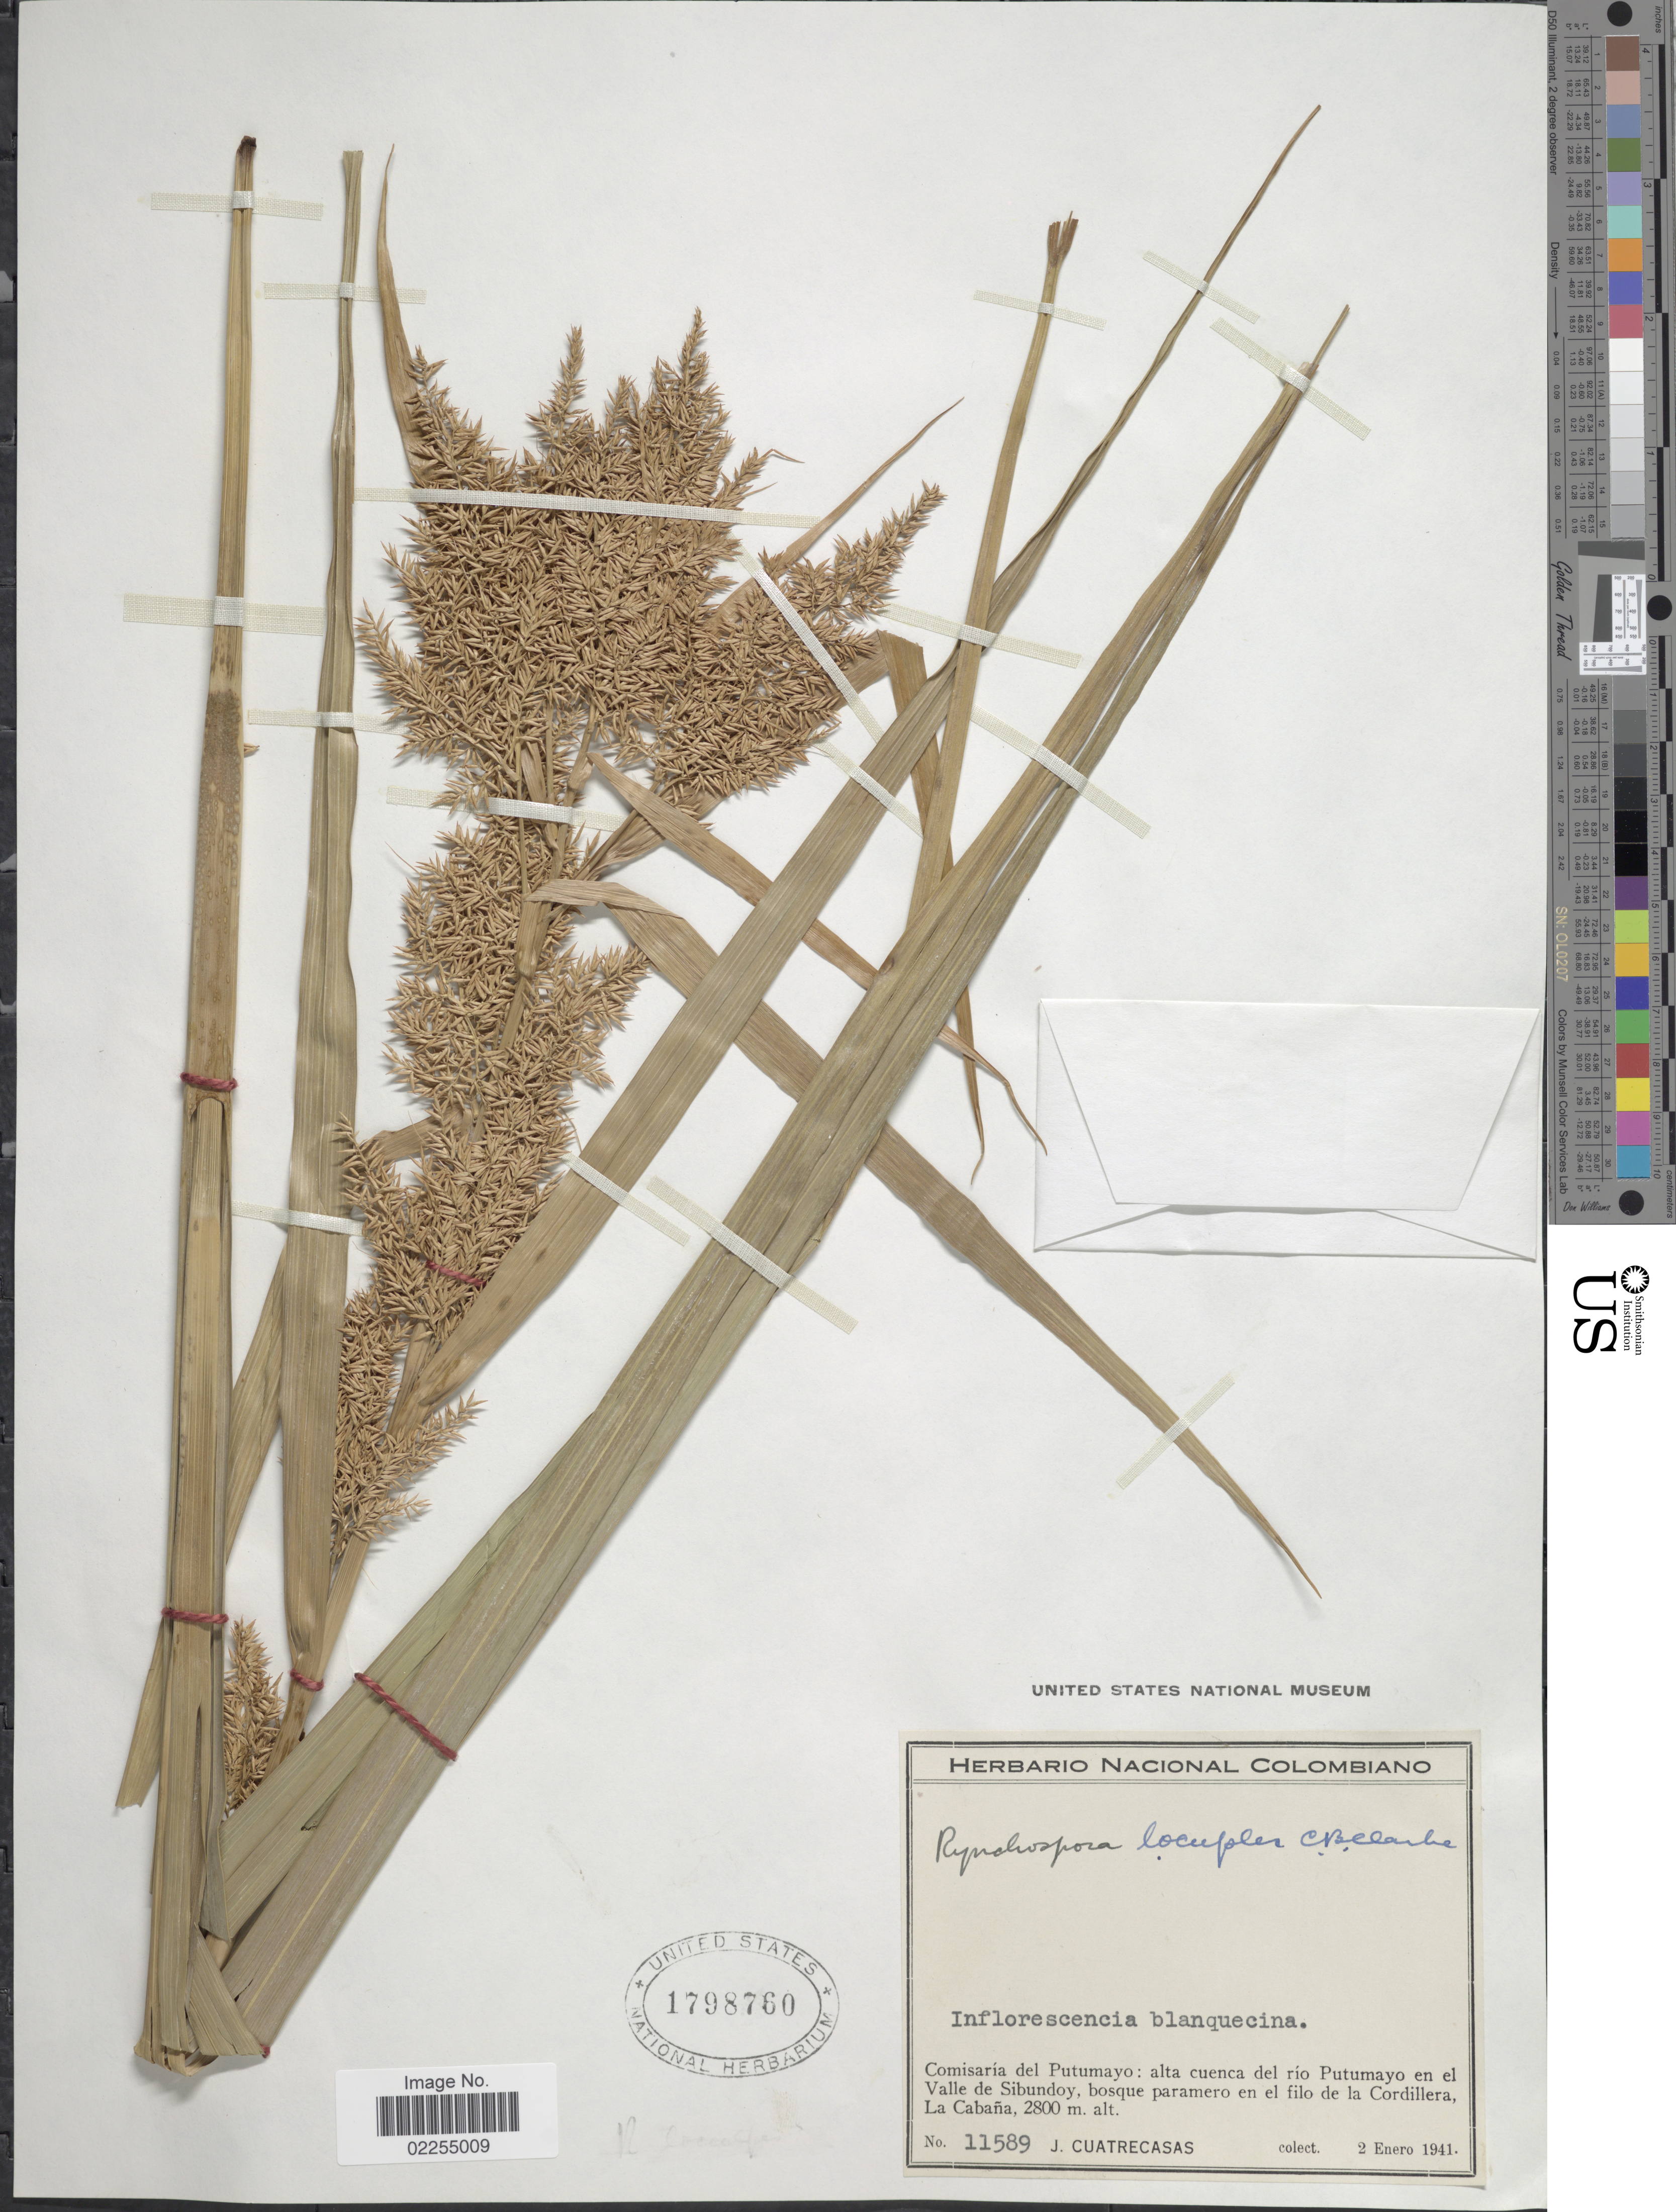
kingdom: Plantae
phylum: Tracheophyta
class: Liliopsida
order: Poales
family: Cyperaceae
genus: Rhynchospora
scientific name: Rhynchospora locuples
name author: C.B. Clarke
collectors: J. Cuatrecasas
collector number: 11589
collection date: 1941-01-02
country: Colombia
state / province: Putumayo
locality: Comisaria del Putumayo: alta cuenca del rio Putumayo en el Valle de Sibundoy, bosque paramero en el filo de la Cordillera La Cabana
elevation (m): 2800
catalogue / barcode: US 1798760